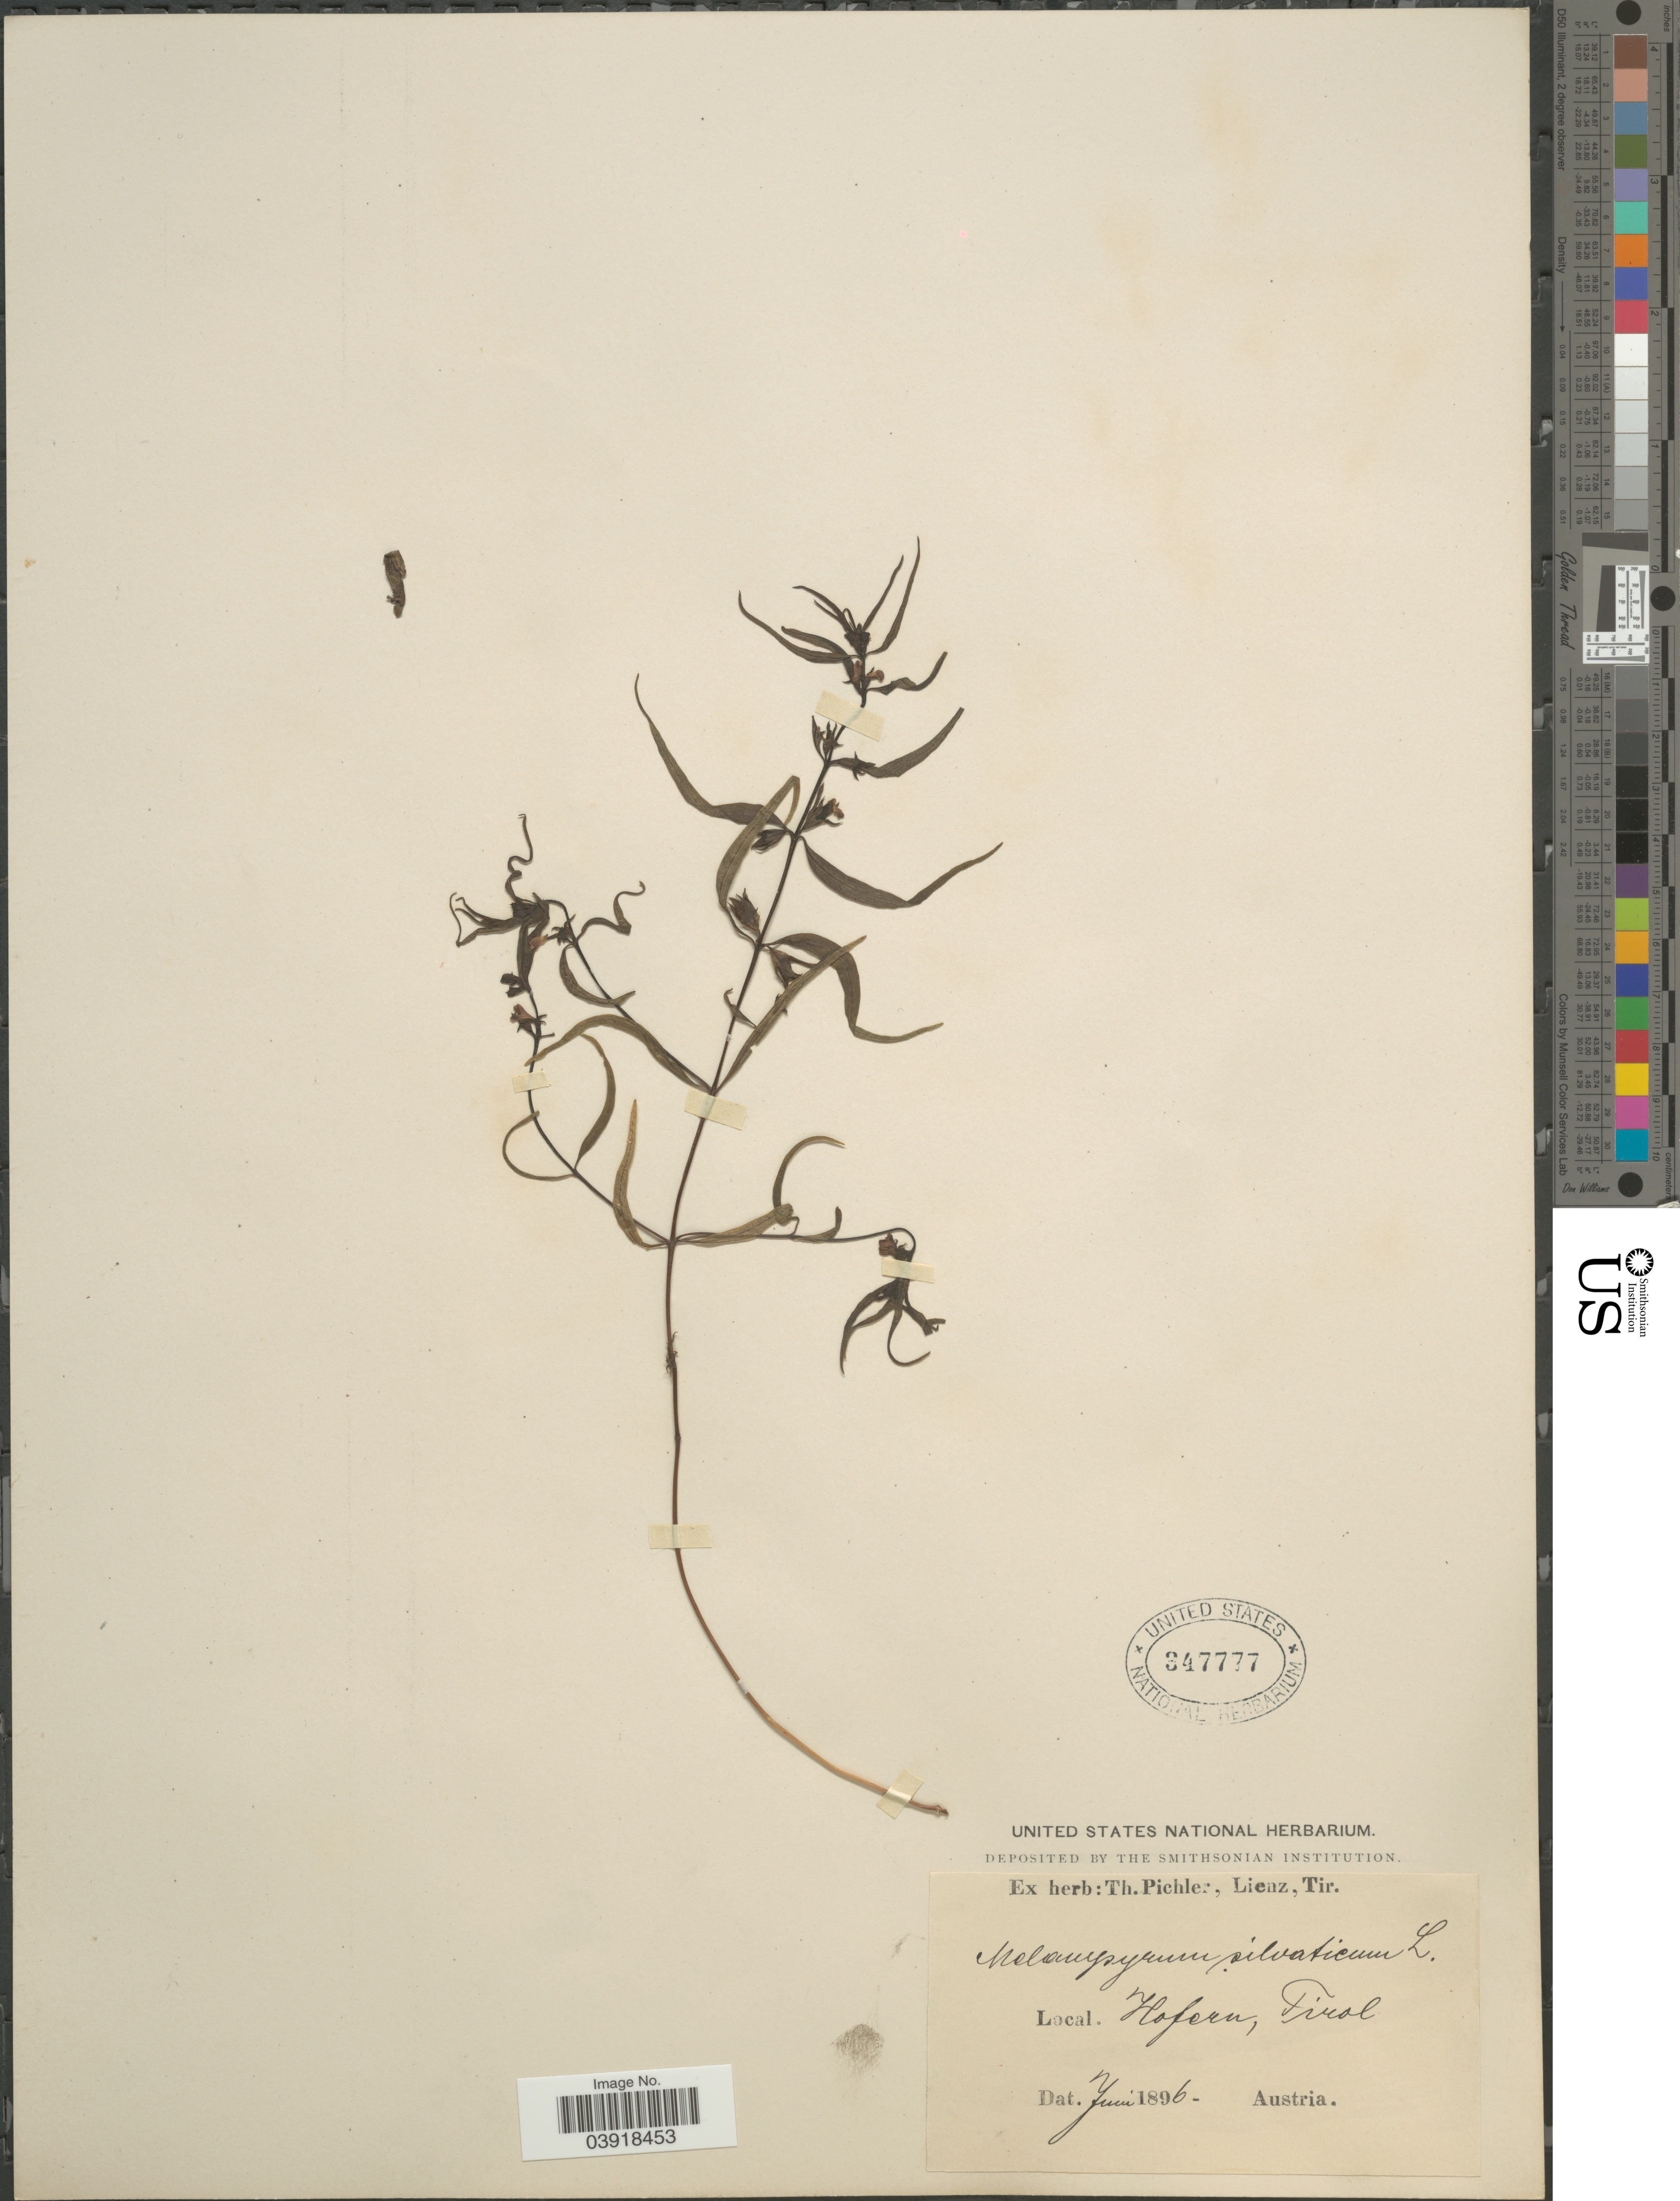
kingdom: Plantae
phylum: Tracheophyta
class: Magnoliopsida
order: Lamiales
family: Orobanchaceae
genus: Melampyrum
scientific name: Melampyrum sylvaticum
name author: L.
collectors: ex herb. T. Pichler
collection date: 1896-06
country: Austria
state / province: Tirol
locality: Hofern [interpreted].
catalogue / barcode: US 347777